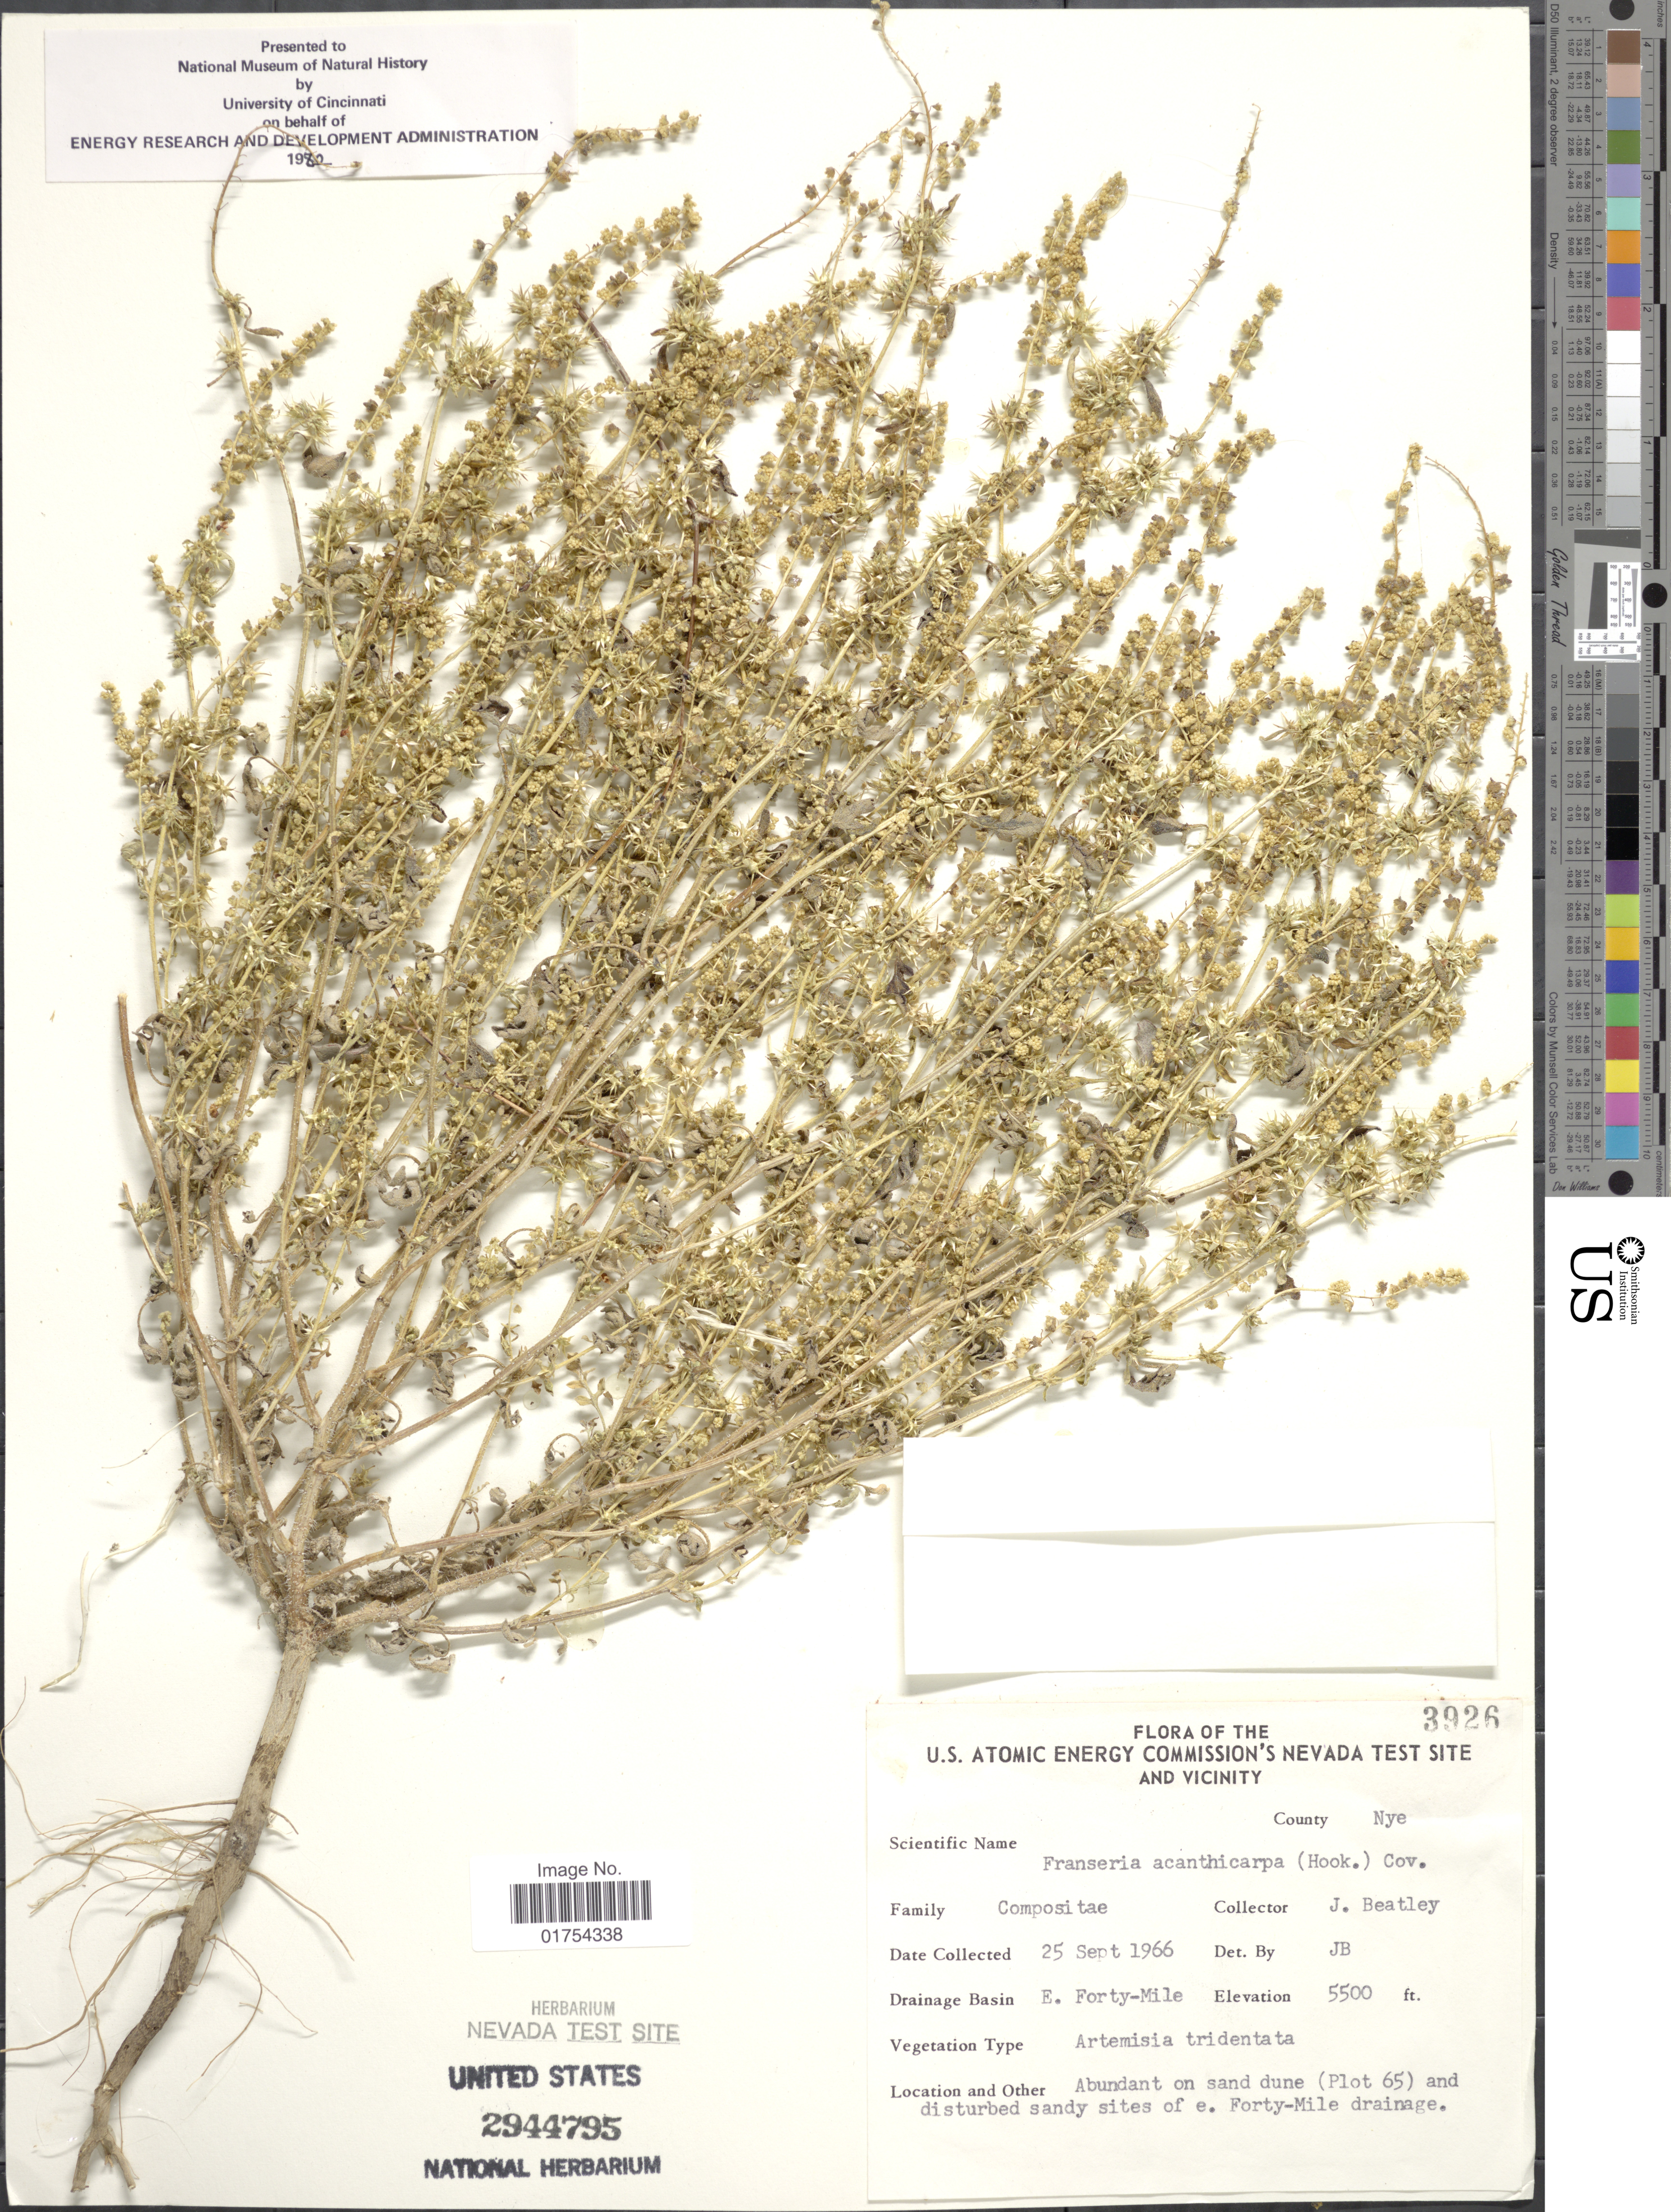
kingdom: Plantae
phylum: Tracheophyta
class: Magnoliopsida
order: Asterales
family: Asteraceae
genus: Franseria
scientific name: Franseria acanthicarpa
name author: Coville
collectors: J. C. Beatley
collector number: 3926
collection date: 1966-09-25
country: United States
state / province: Nevada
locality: U.S. Atomic Energy Commission's Nevada Test Site and Vicinity, County Nye, E. Forty-Mile, Abundant on sand dune (Plot 65) and disturbed sandy sites of E. Forty-Mile drainage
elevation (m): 1676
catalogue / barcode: US 2944795